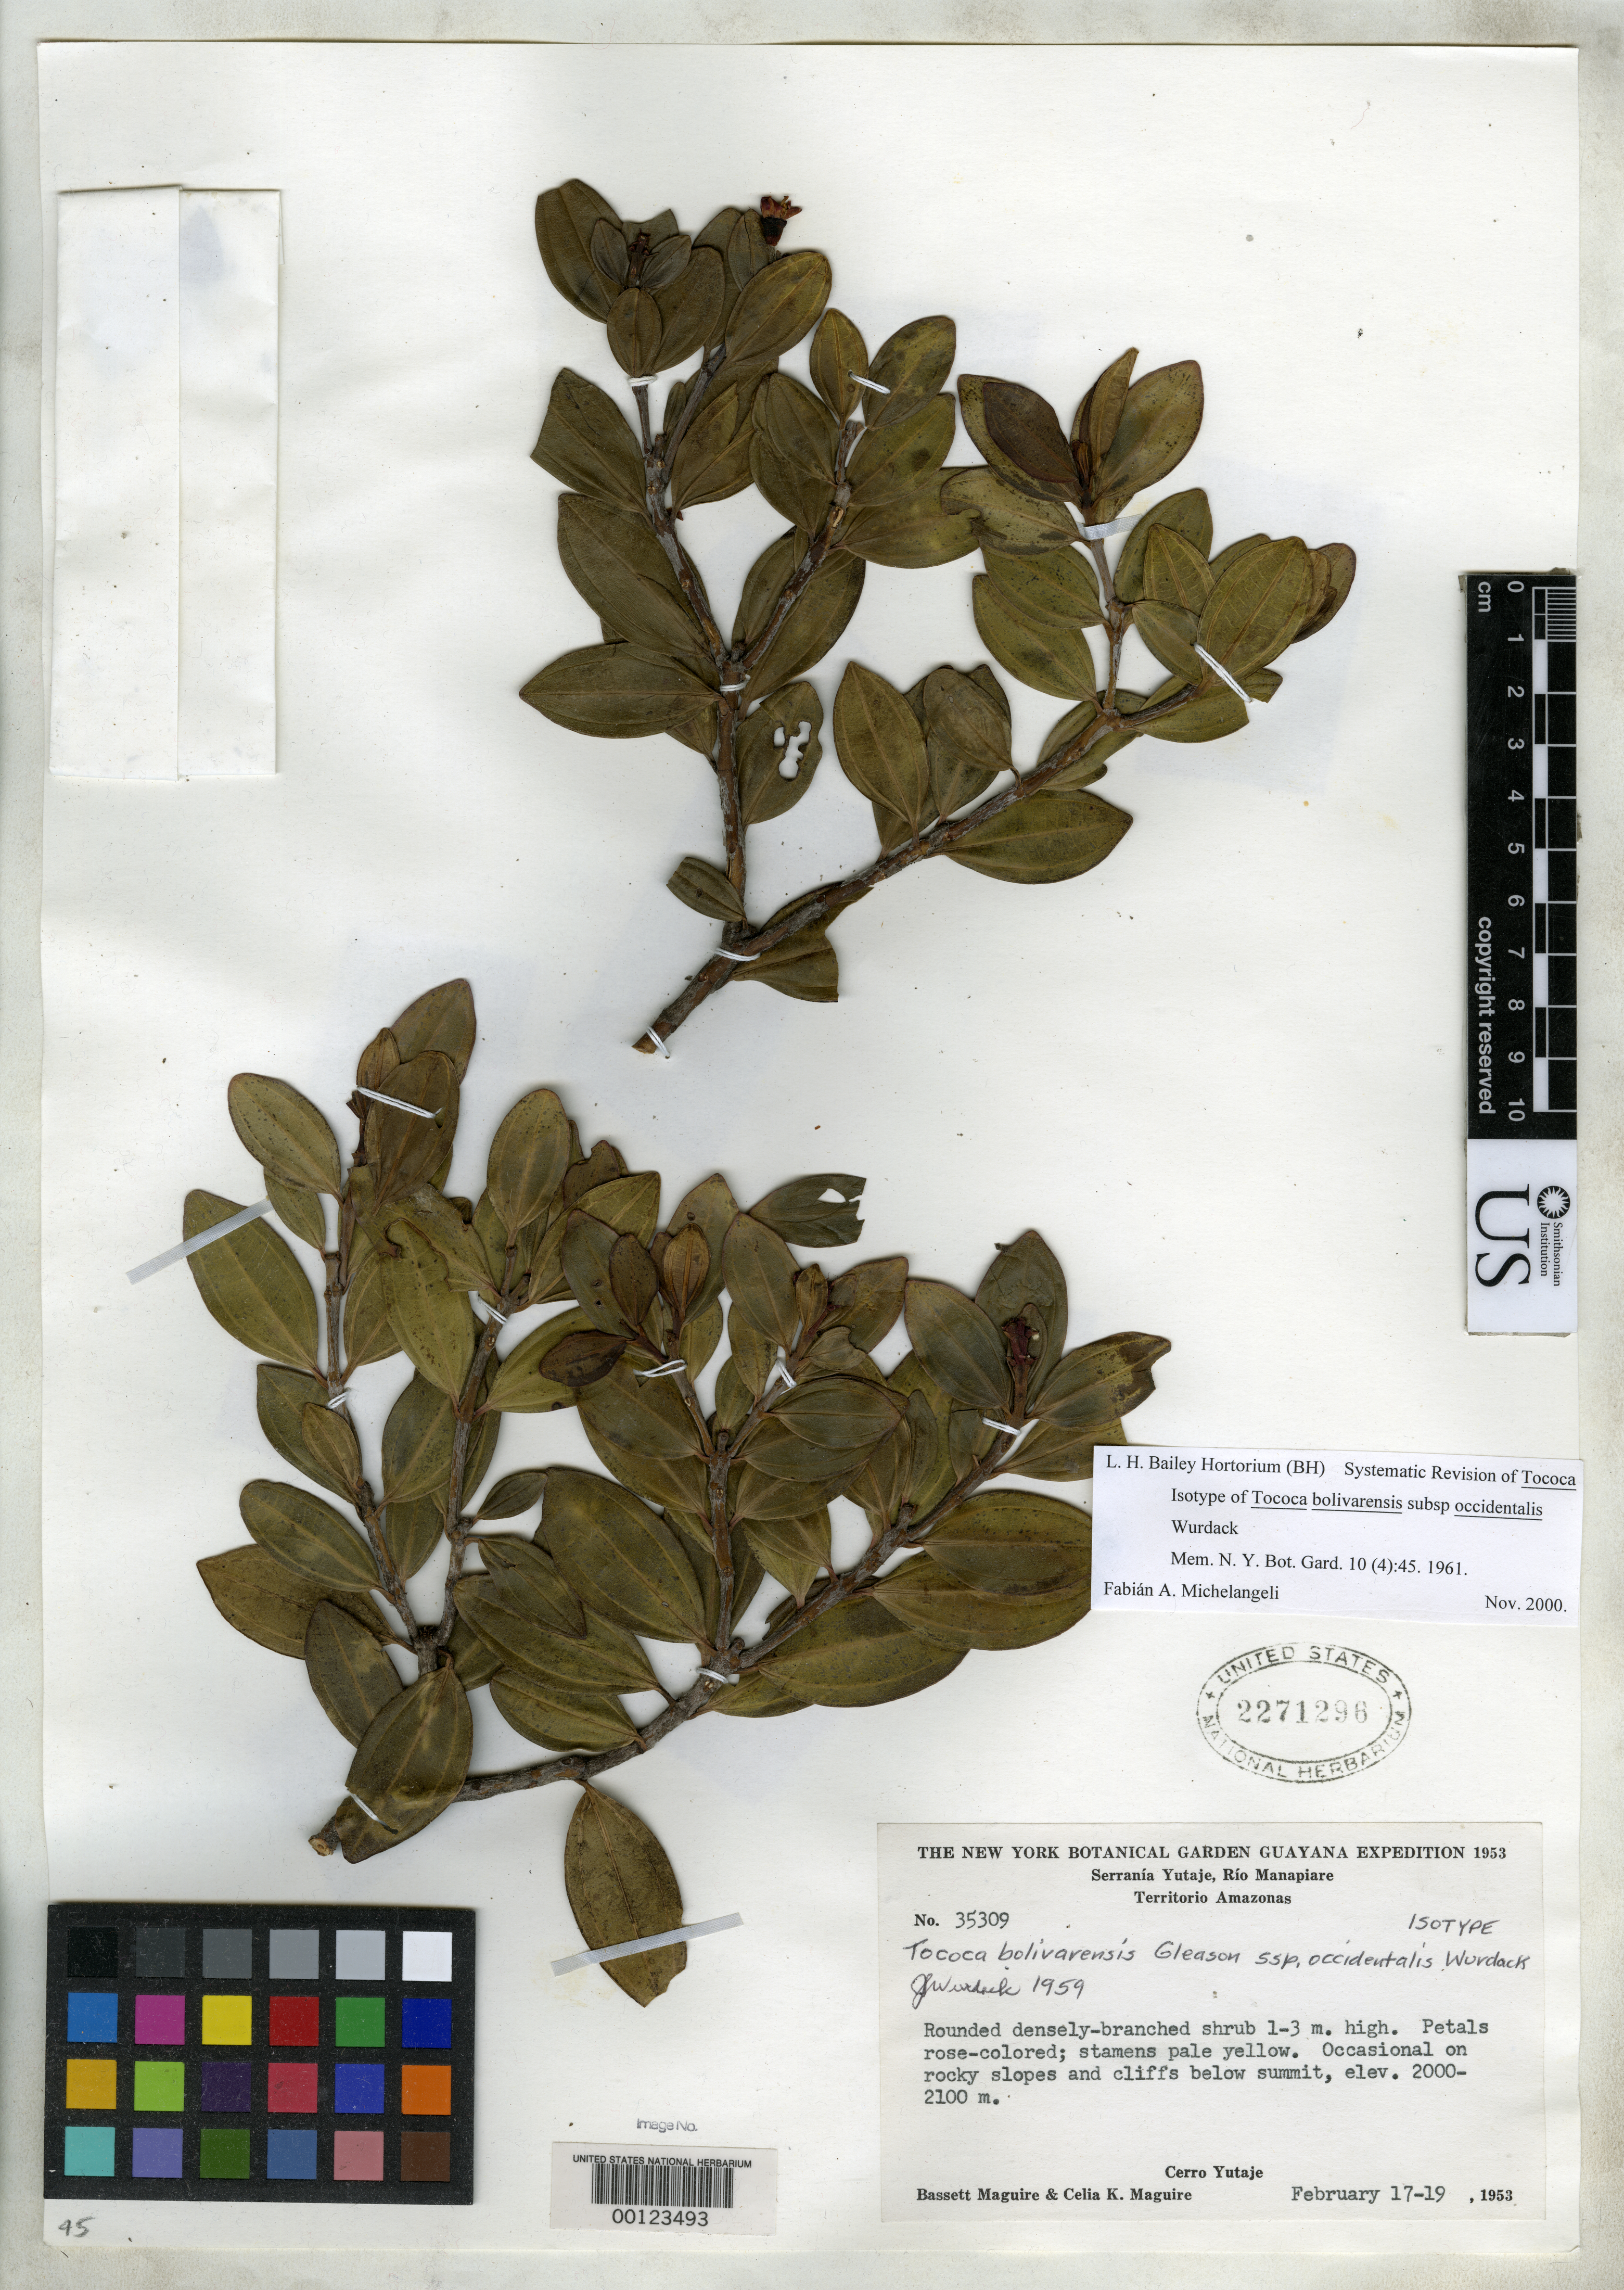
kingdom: Plantae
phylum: Tracheophyta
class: Magnoliopsida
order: Myrtales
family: Melastomataceae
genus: Tococa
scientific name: Tococa bolivarensis subsp. occidentalis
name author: Wurdack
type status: Isotype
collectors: B. Maguire & C. K. Maguire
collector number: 35309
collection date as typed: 17 Feb 1953 to 19 Feb 1953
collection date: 1953-02-17/1953-02-19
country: Venezuela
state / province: Amazonas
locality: Serrania Yutaje, Rio Manapiare, Cerro Yutaje below summit.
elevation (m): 2000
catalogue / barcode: US 2271296